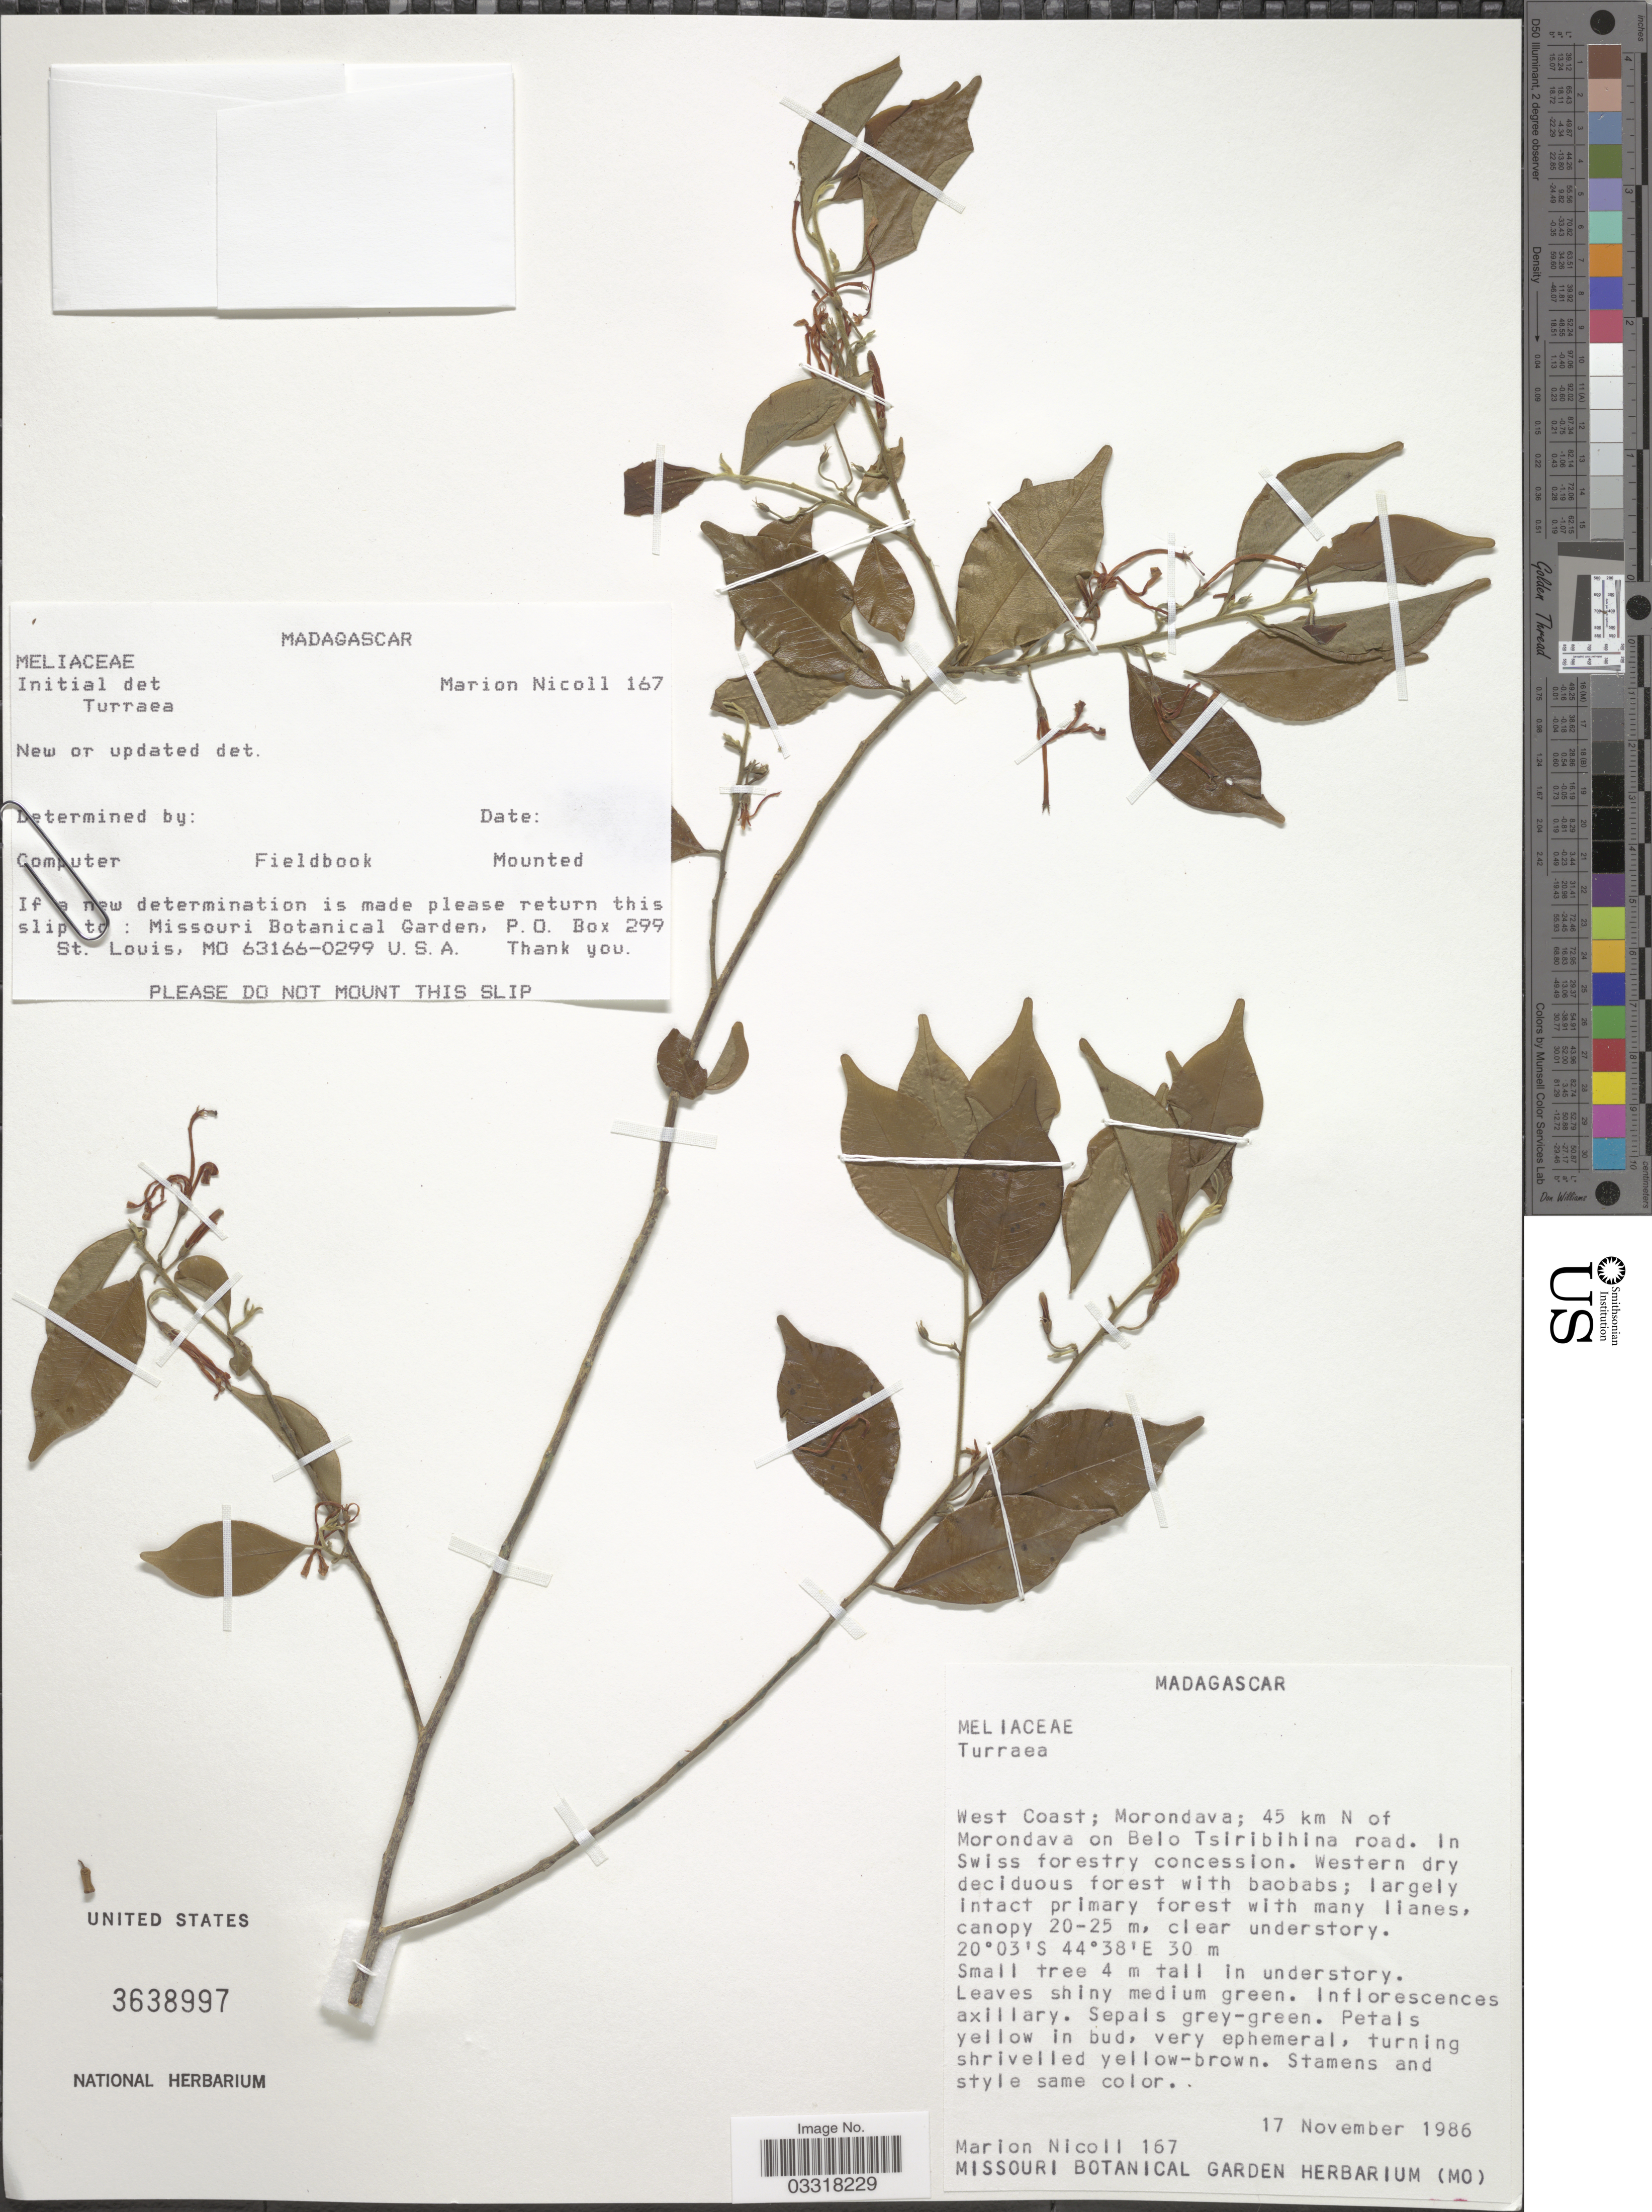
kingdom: Plantae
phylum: Tracheophyta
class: Magnoliopsida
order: Sapindales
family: Meliaceae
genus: Turraea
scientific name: Turraea sp.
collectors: M. F. Nicoll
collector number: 167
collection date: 1986-11-17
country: Madagascar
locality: West Coast; Morondava; 45 km N of Morondava on Belo Tsiribihina road. In Swiss forestry concession. Western dry deciduous forest with baobabs.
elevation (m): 30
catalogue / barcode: US 3638997